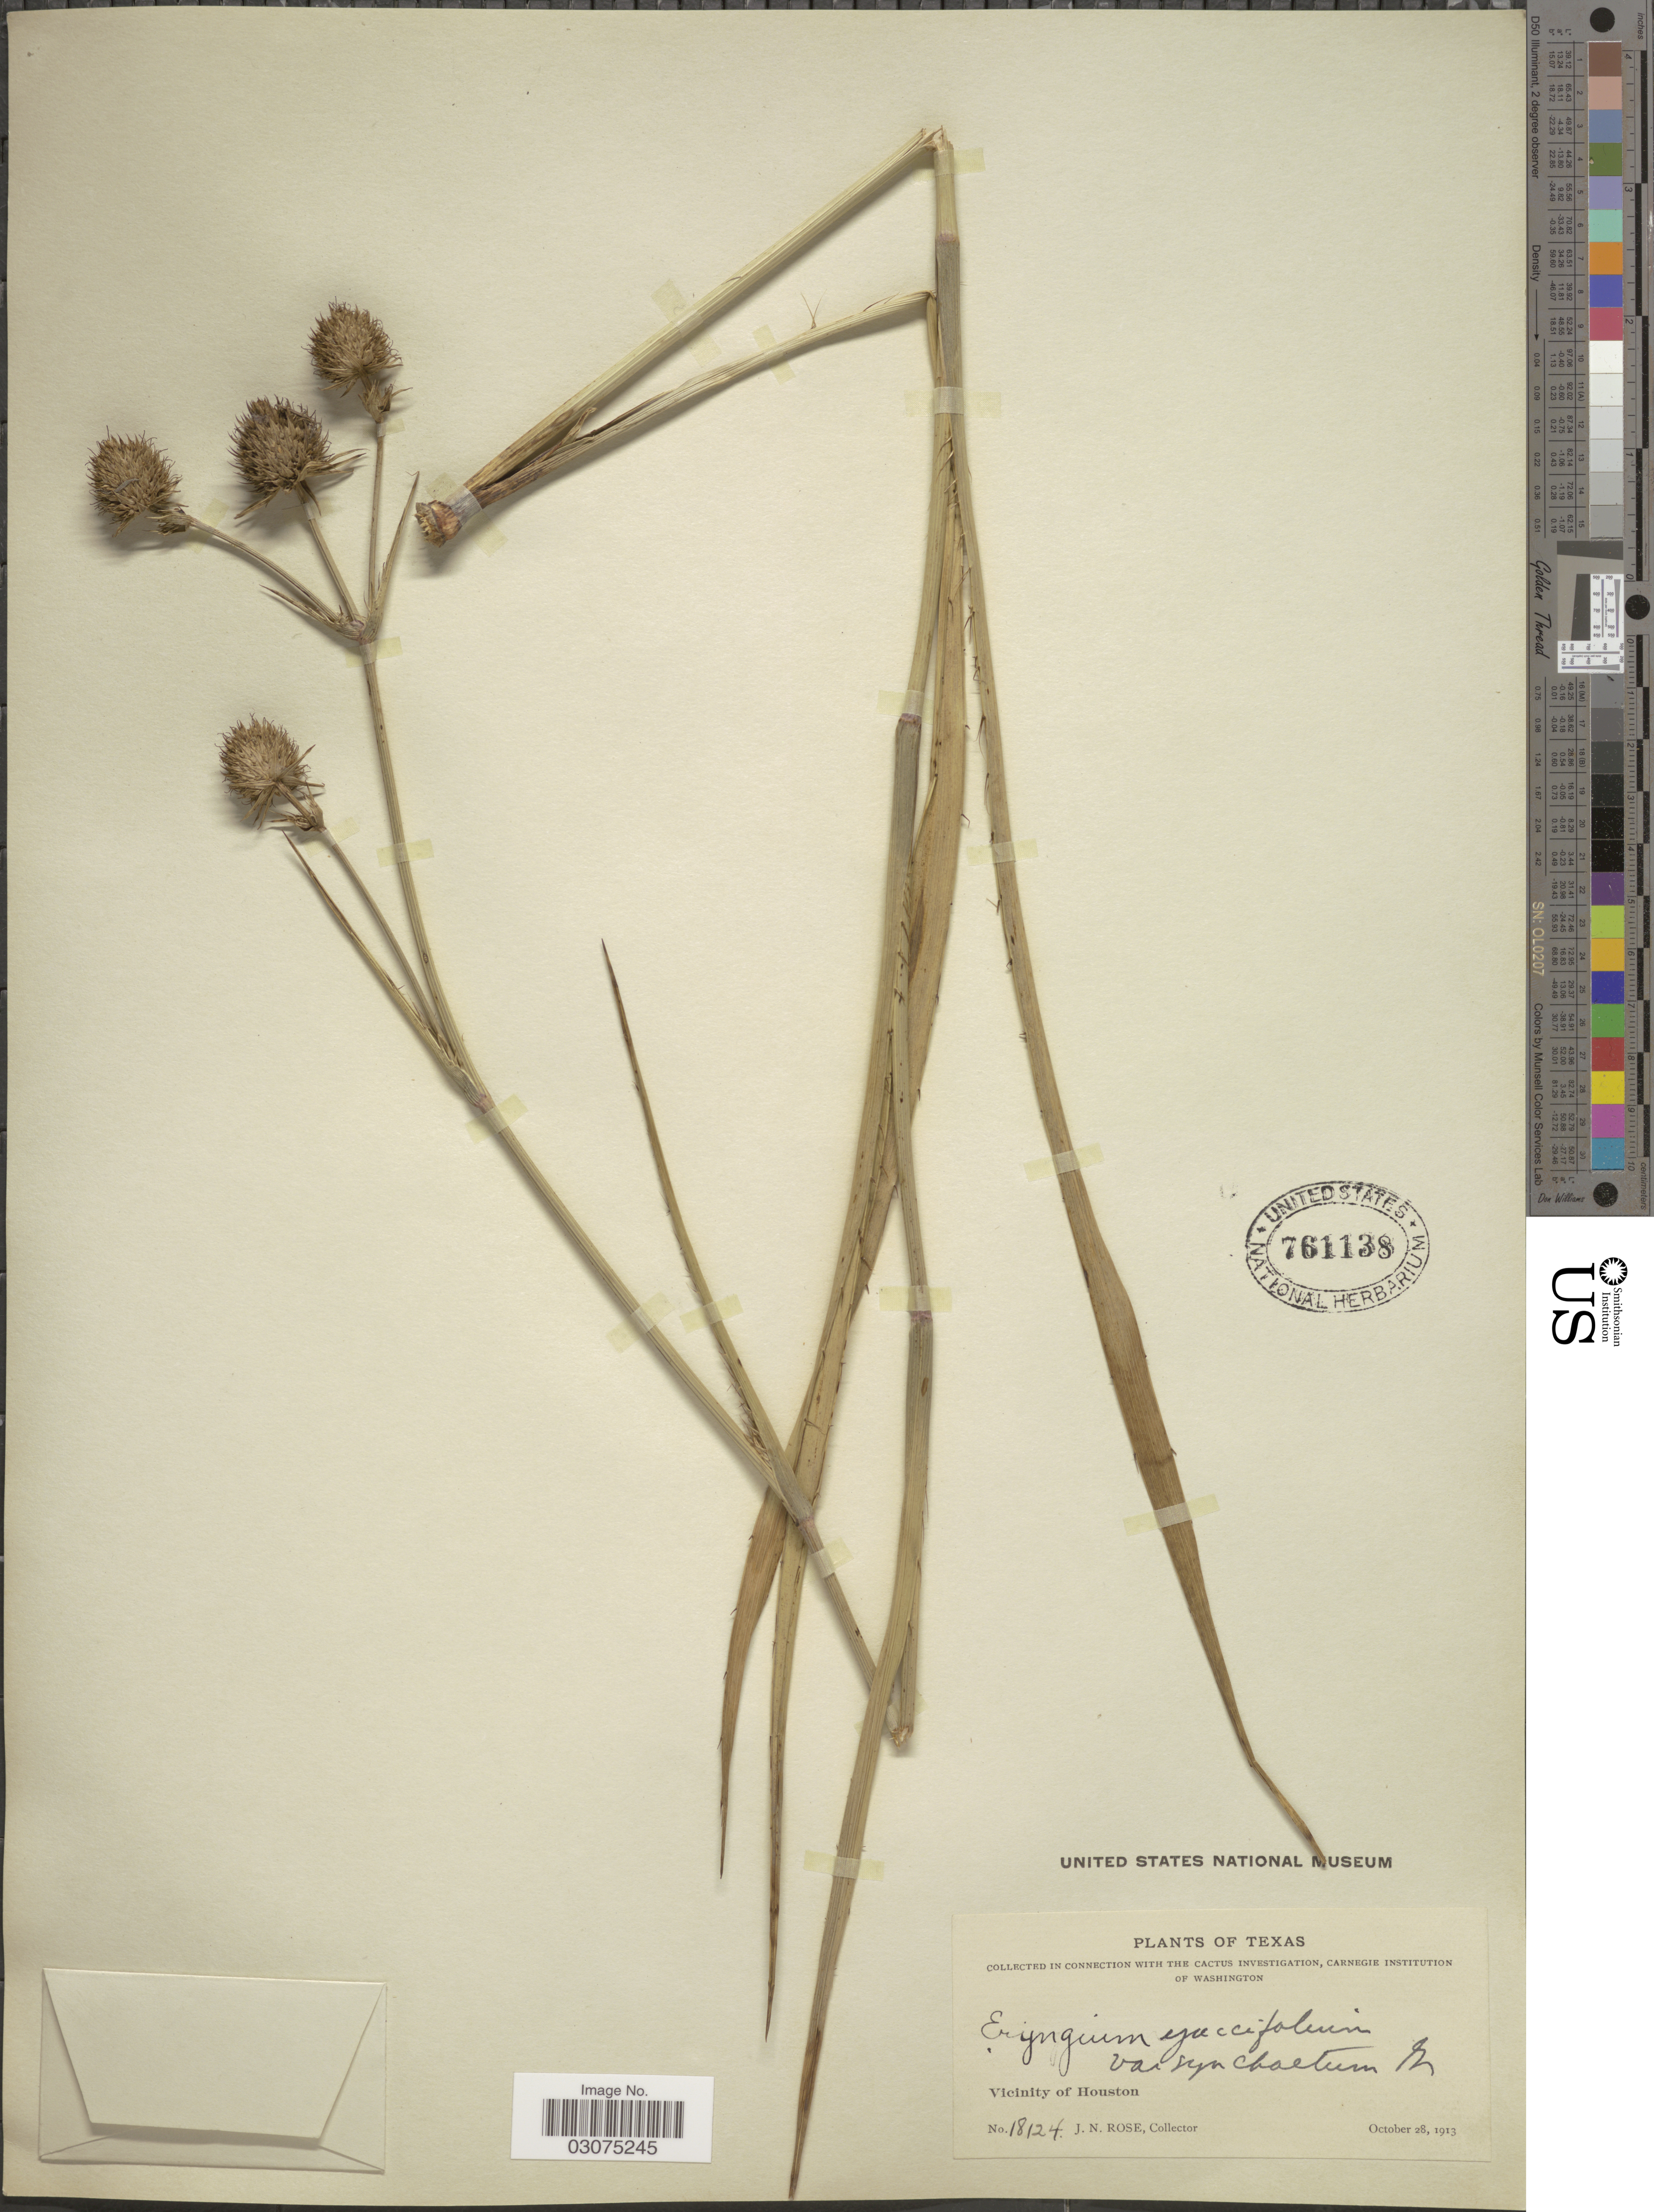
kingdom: Plantae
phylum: Tracheophyta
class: Magnoliopsida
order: Apiales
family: Apiaceae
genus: Eryngium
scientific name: Eryngium yuccifolium var. synchaetum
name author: A. Gray ex J.M. Coult. & Rose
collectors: J. N. Rose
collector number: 18124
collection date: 1913-10-28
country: United States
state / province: Texas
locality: Vicinity of Houston.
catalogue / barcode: US 761138